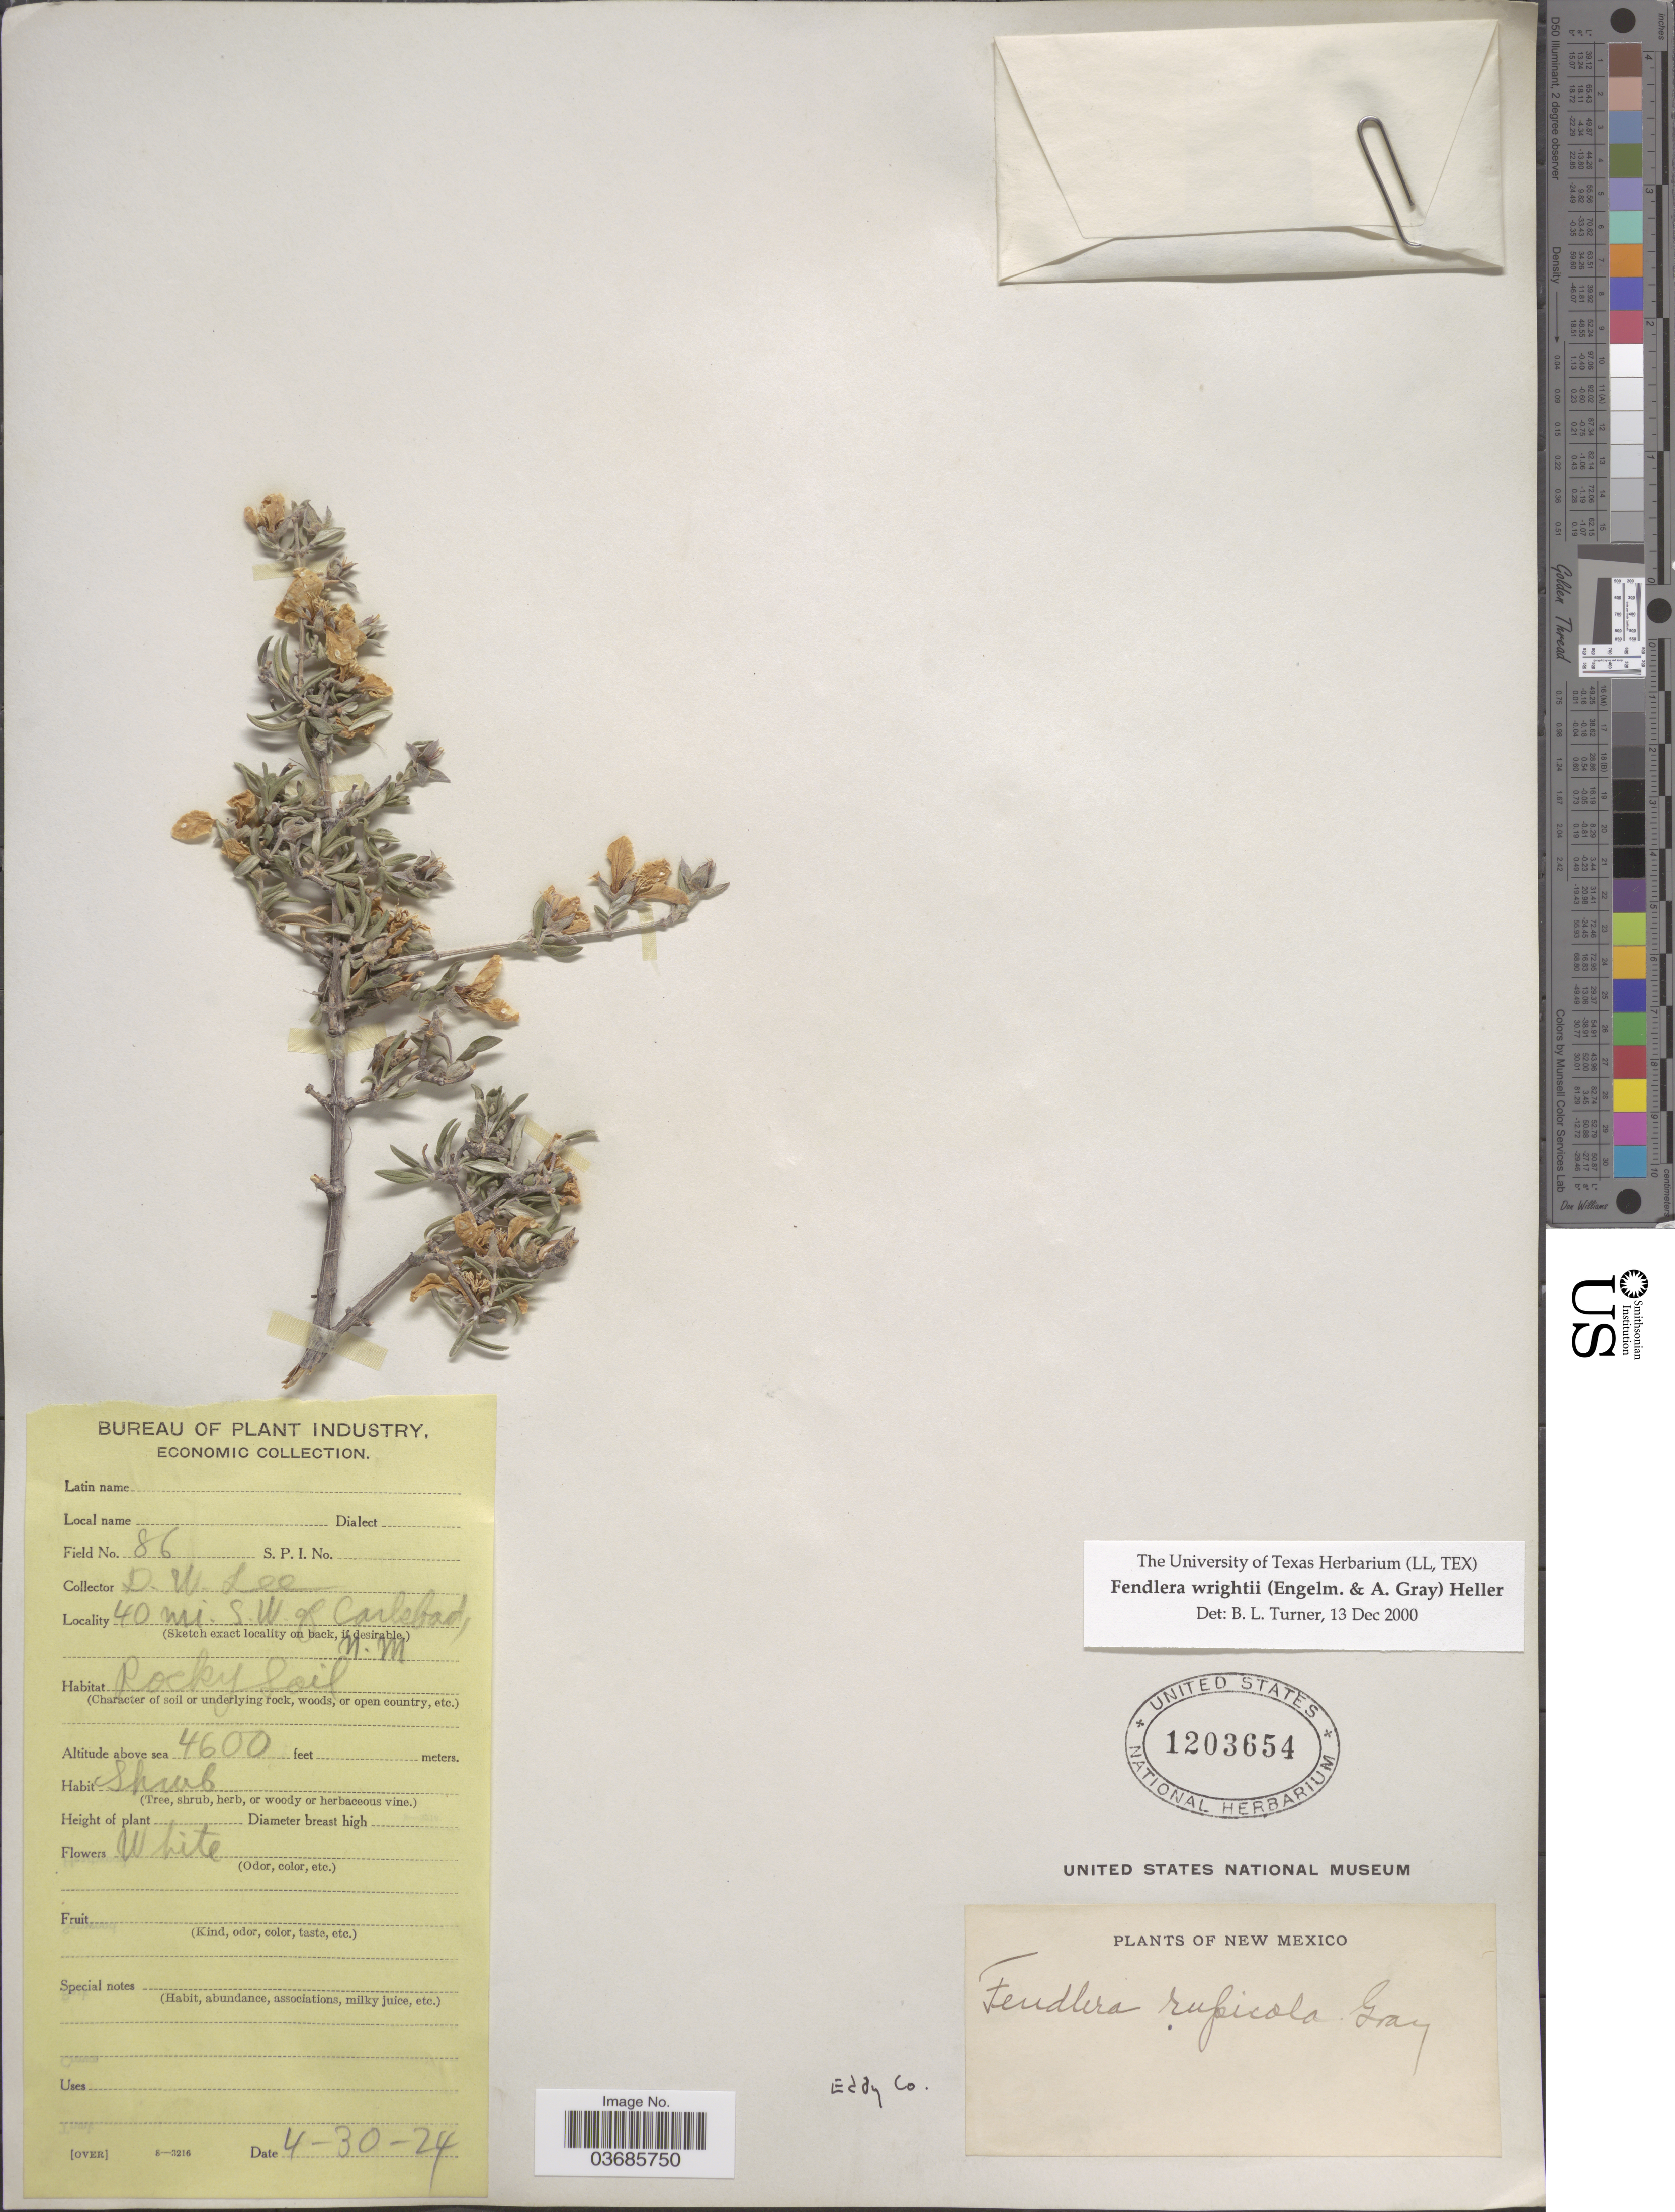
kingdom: Plantae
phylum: Tracheophyta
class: Magnoliopsida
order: Cornales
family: Hydrangeaceae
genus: Fendlera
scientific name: Fendlera wrightii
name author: (Engelm. & A. Gray) A. Heller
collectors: D. Lee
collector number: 86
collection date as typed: Transcribed d/m/y: 30/4/24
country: United States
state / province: New Mexico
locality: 40 mi. S.W. of Carlsbad.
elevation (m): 1402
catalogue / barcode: US 1203654